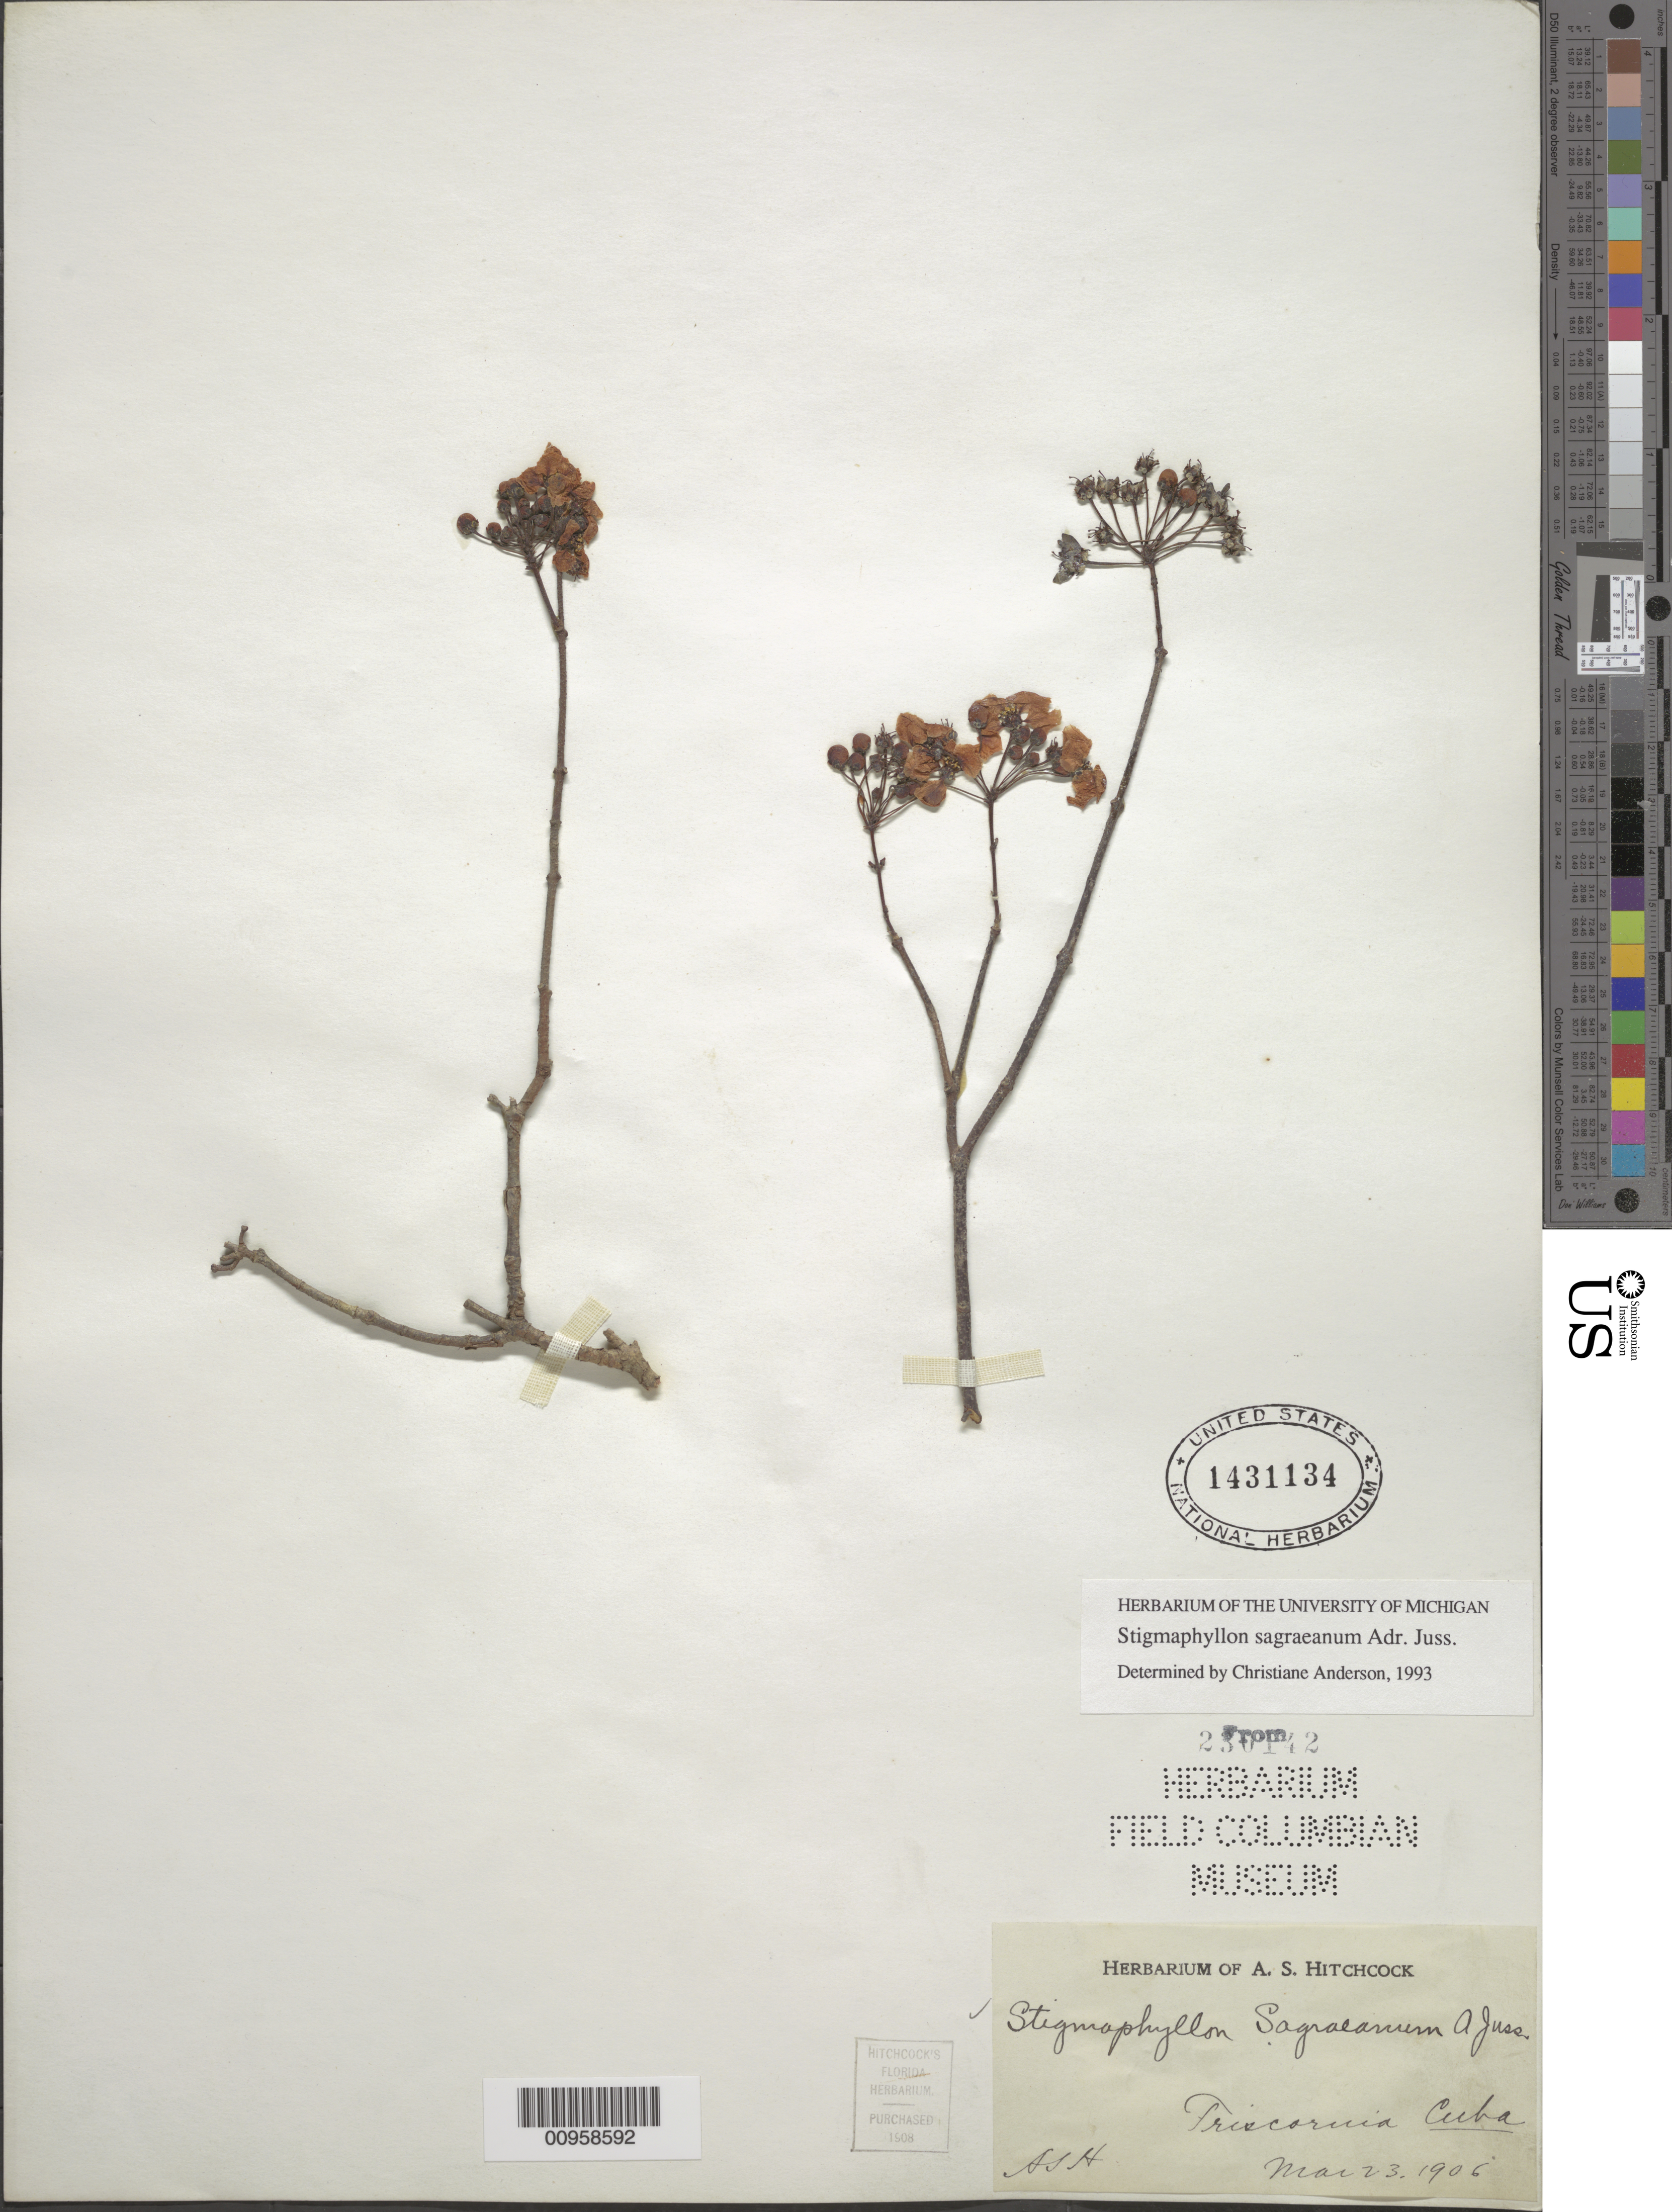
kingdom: Plantae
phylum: Tracheophyta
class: Magnoliopsida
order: Malpighiales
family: Malpighiaceae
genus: Stigmaphyllon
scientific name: Stigmaphyllon sagraeanum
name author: Juss.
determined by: Anderson, C.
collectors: A. S. Hitchcock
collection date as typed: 23 Mar 1906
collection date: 1906-03-23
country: Cuba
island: Cuba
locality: Friscornia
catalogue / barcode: US 1431134